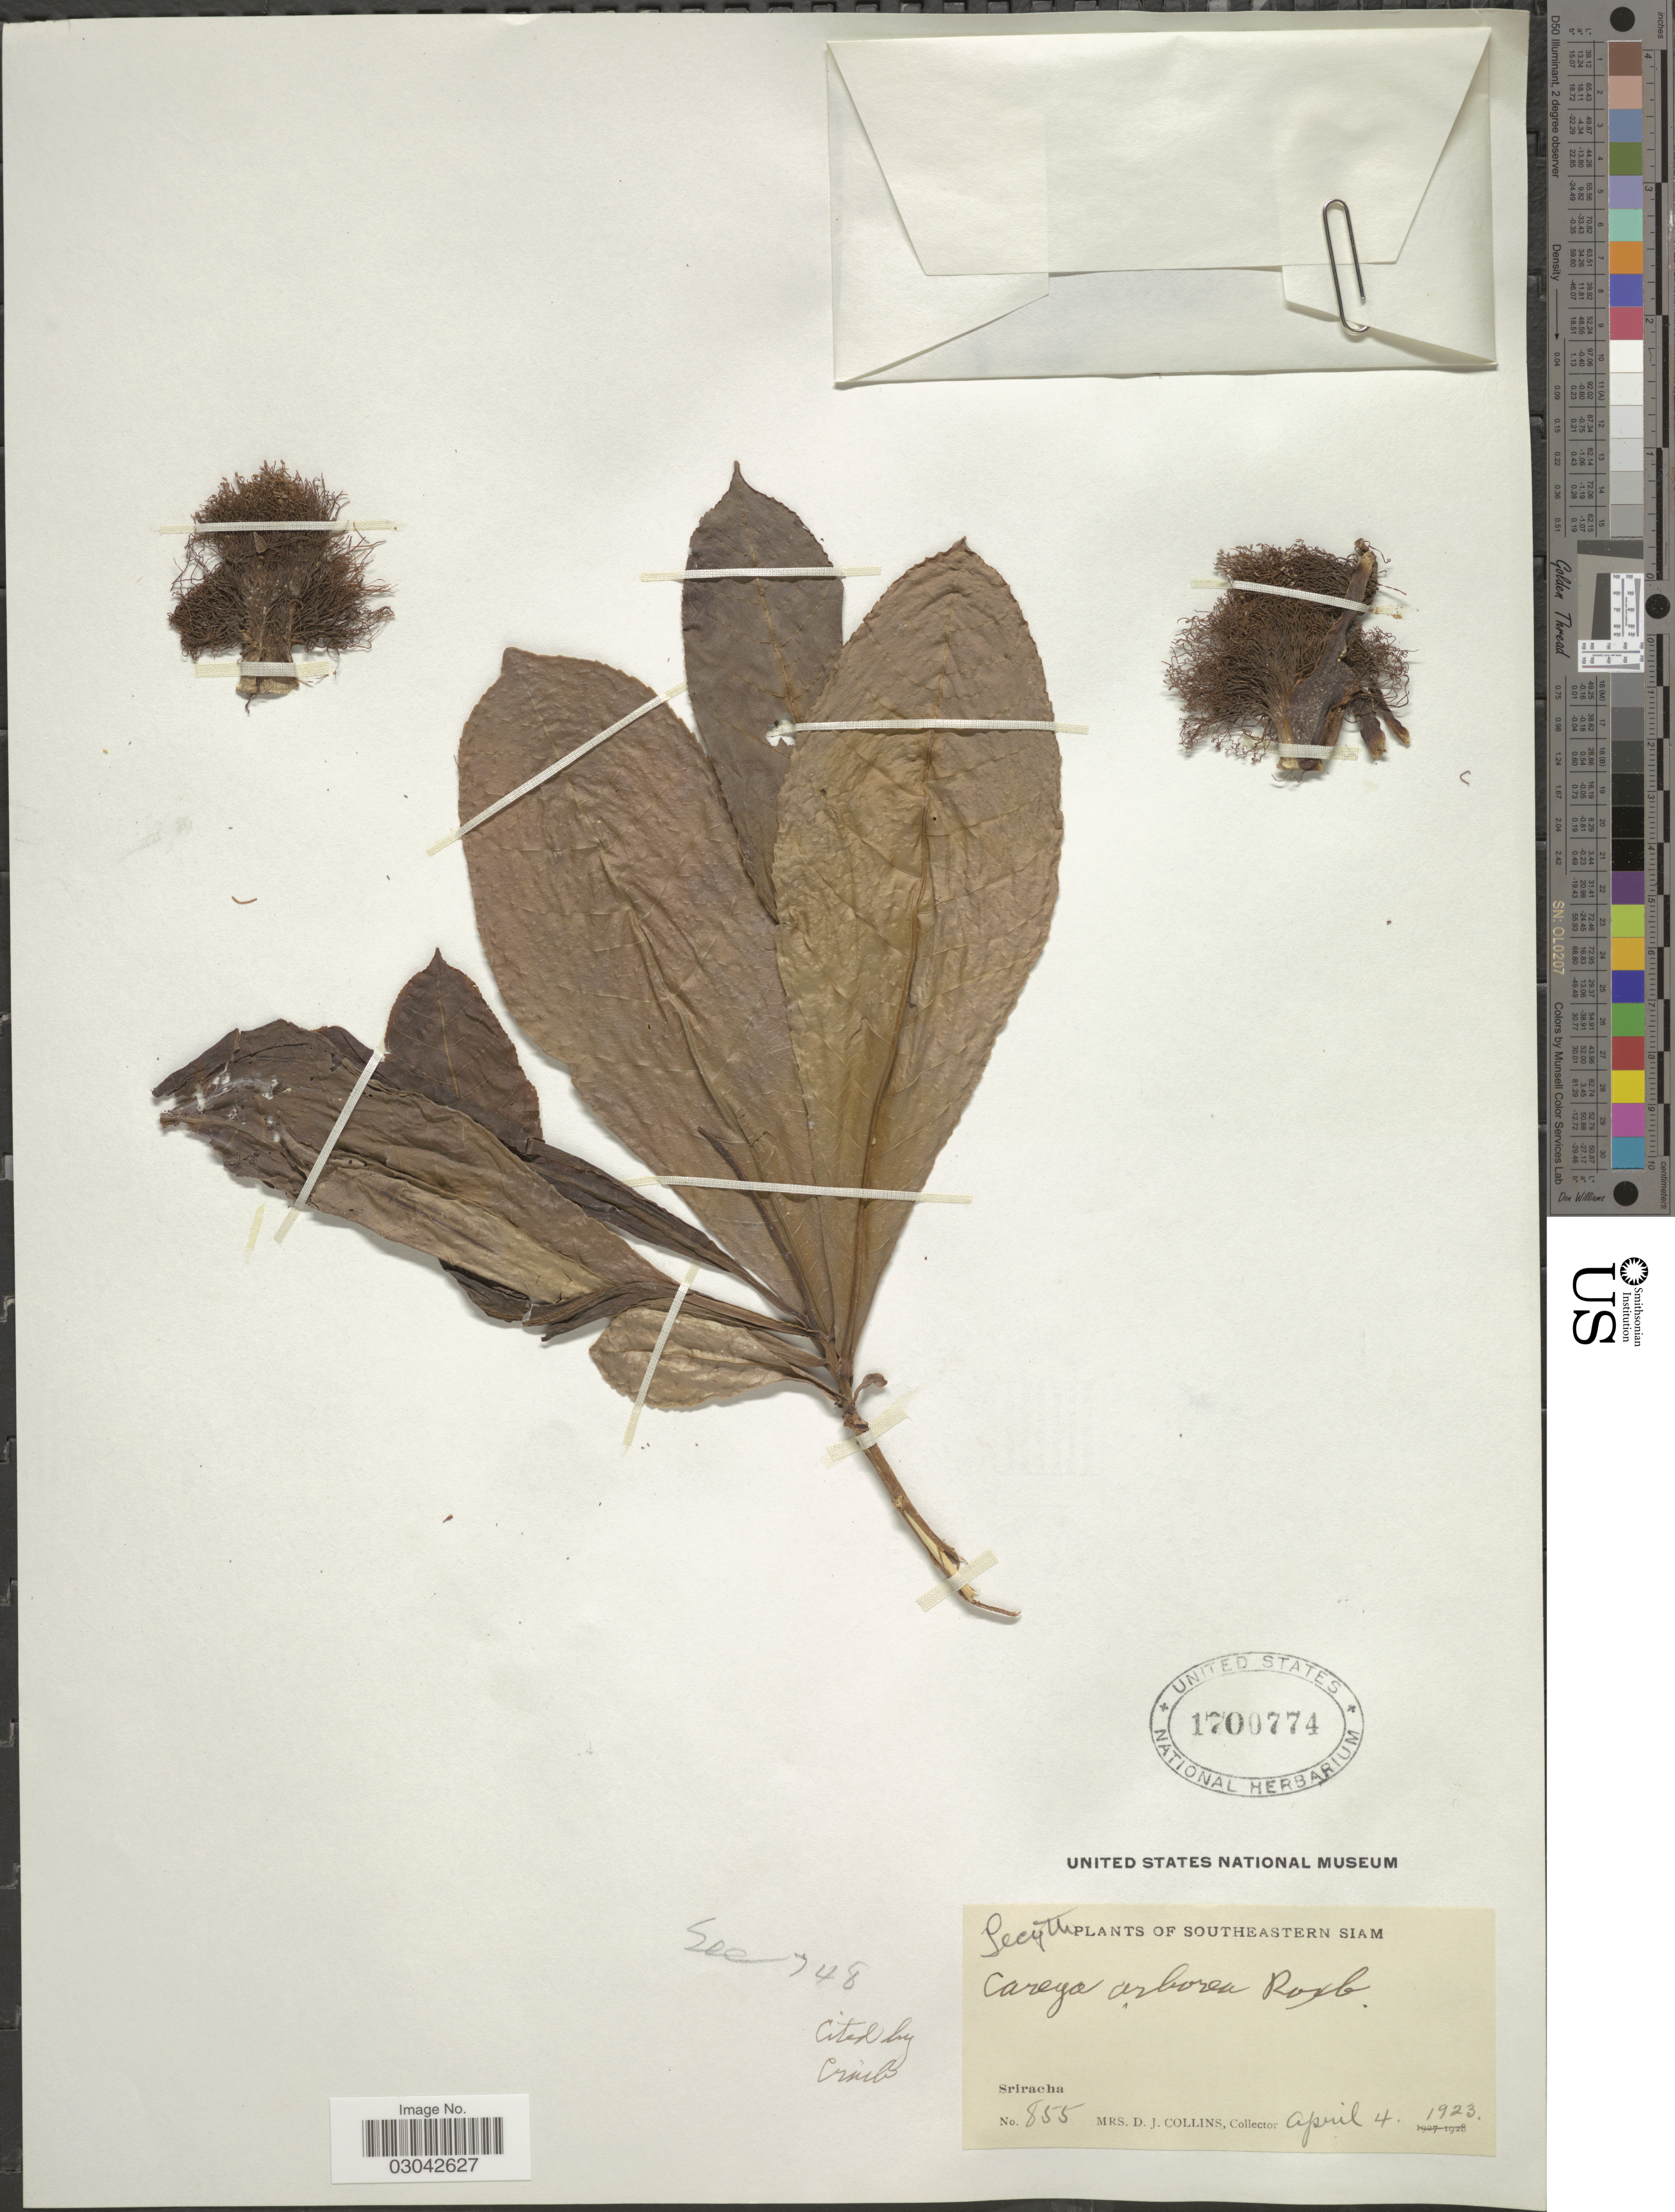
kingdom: Plantae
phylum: Tracheophyta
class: Magnoliopsida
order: Ericales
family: Lecythidaceae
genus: Careya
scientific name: Careya arborea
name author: Roxb.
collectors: Mrs. D. J. Collins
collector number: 855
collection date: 1923-04-04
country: Thailand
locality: Southeastern Siam. Sriracha.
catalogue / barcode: US 1700774